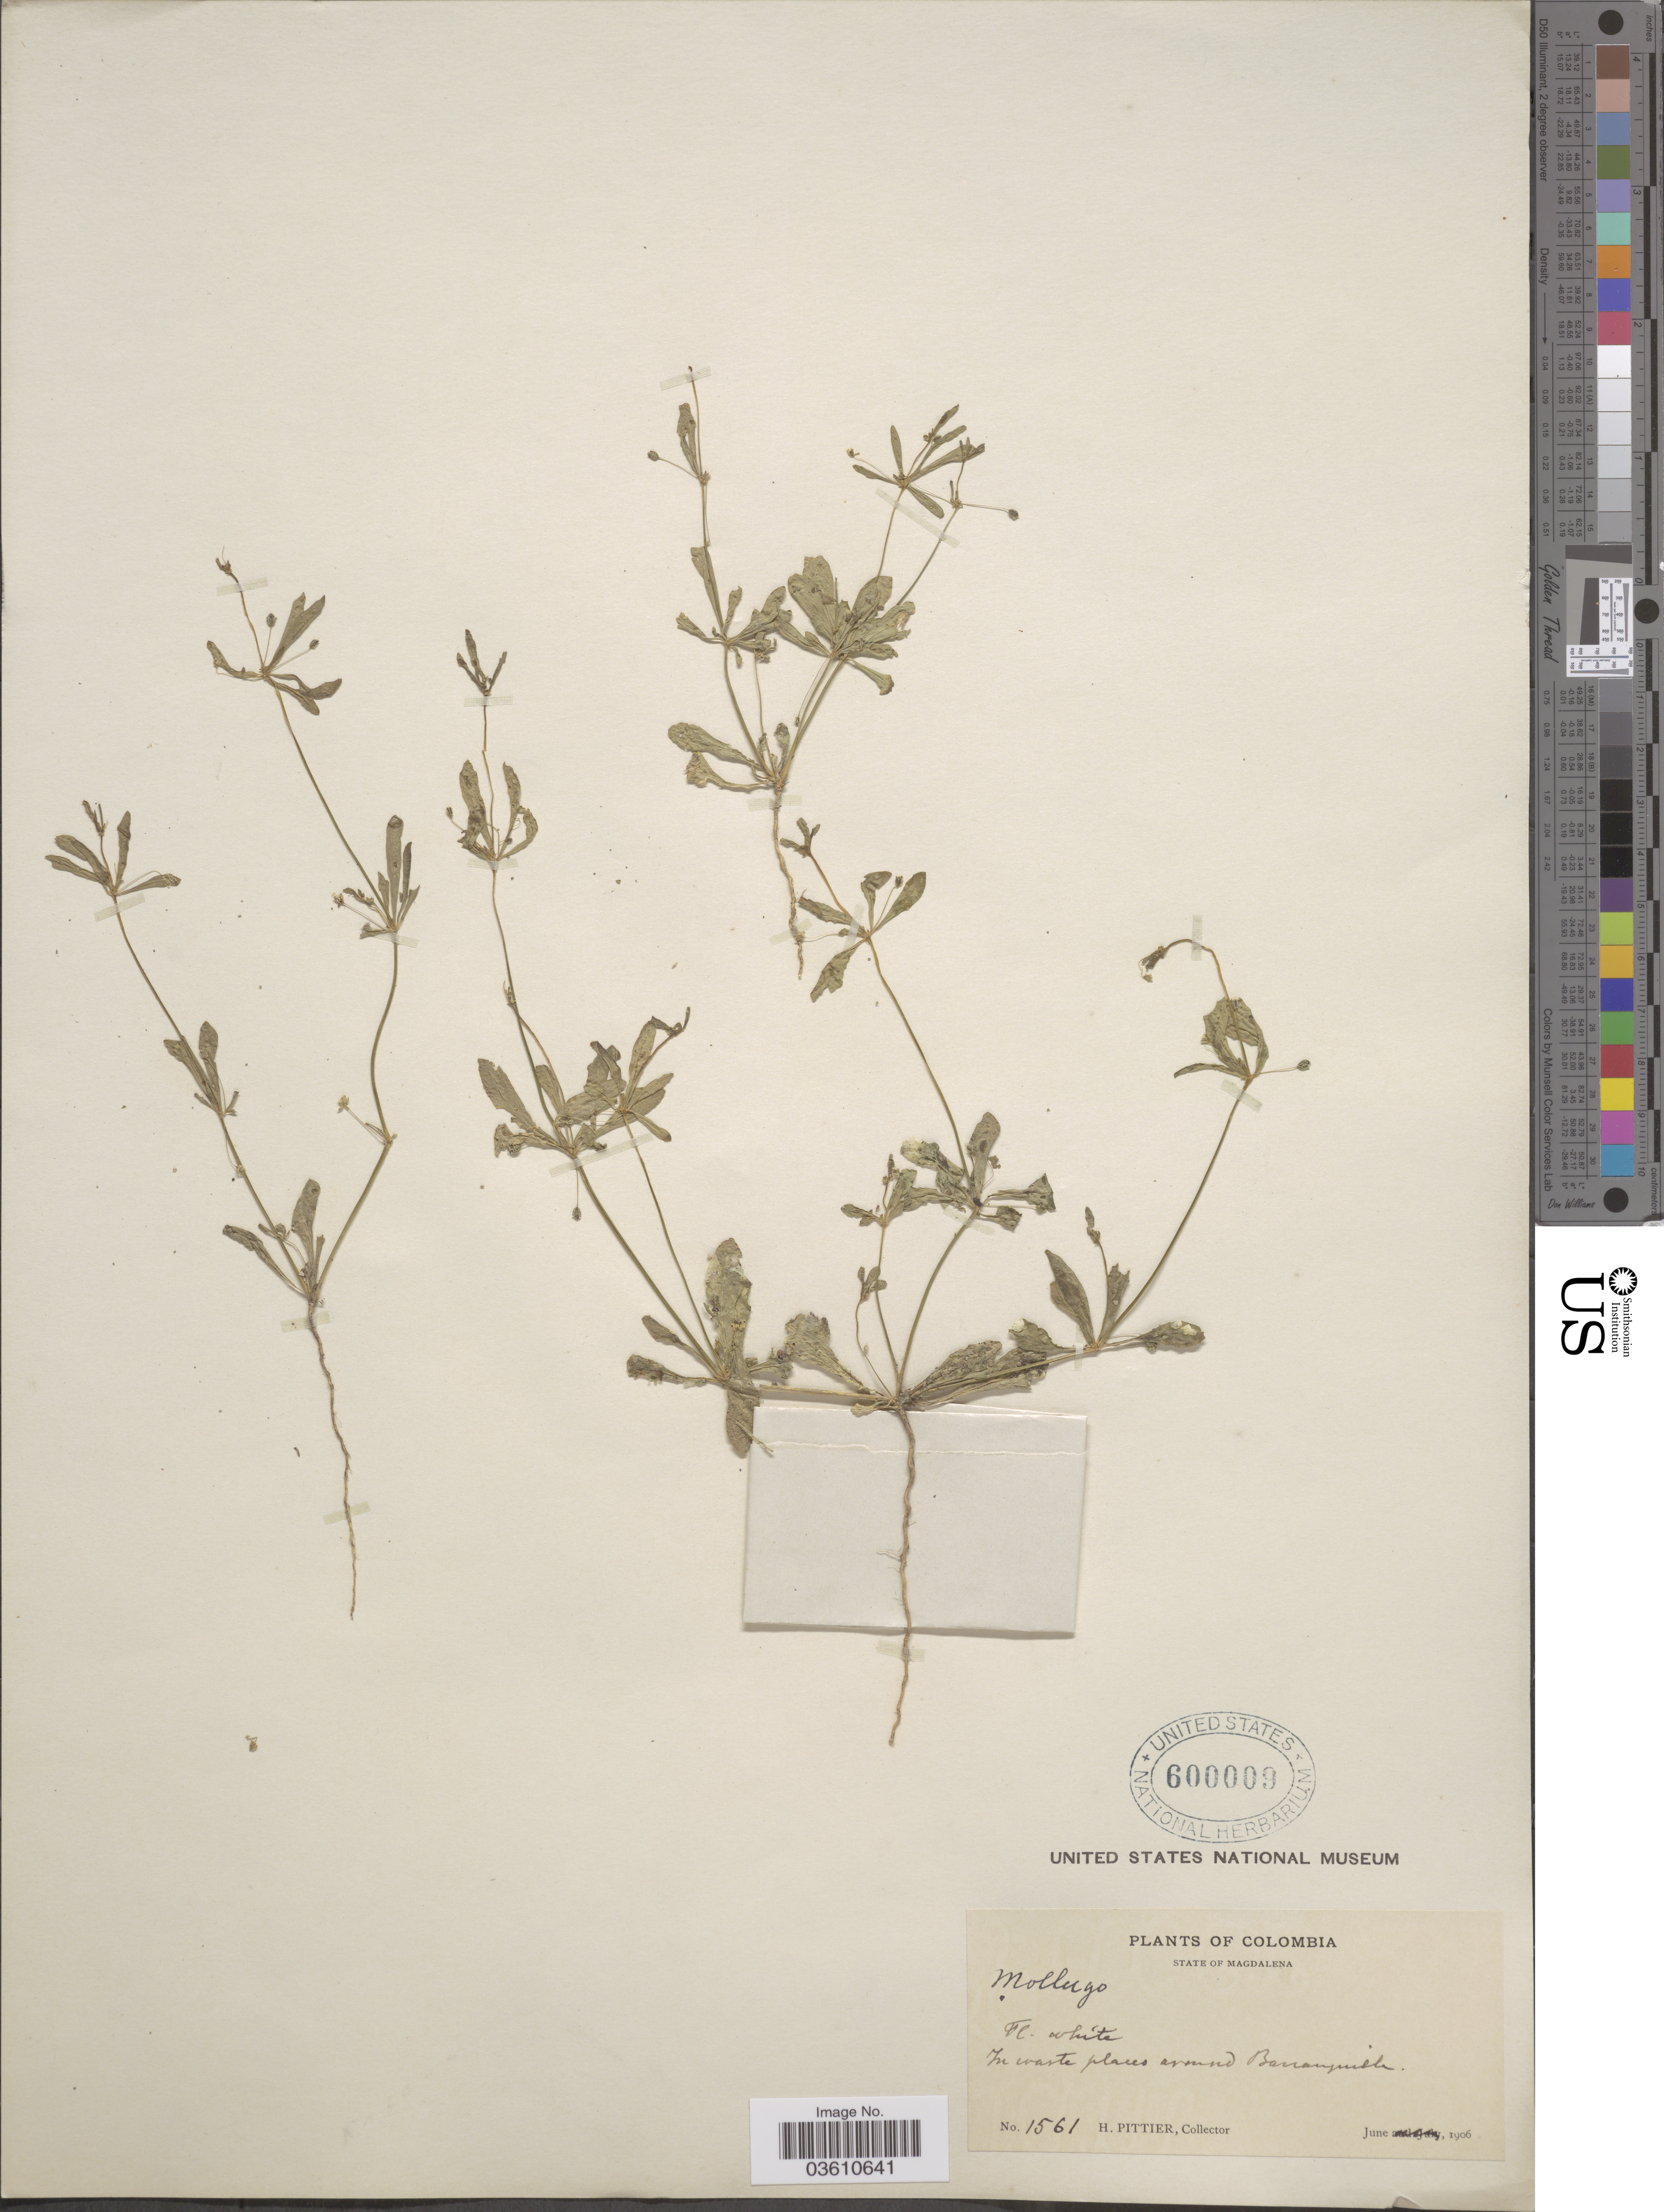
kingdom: Plantae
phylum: Tracheophyta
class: Magnoliopsida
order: Caryophyllales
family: Molluginaceae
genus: Mollugo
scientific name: Mollugo verticillata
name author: L.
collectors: H. F. Pittier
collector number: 1561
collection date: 1906-06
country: Colombia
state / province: Magdalena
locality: In waste places around Barranquilla.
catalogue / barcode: US 600009